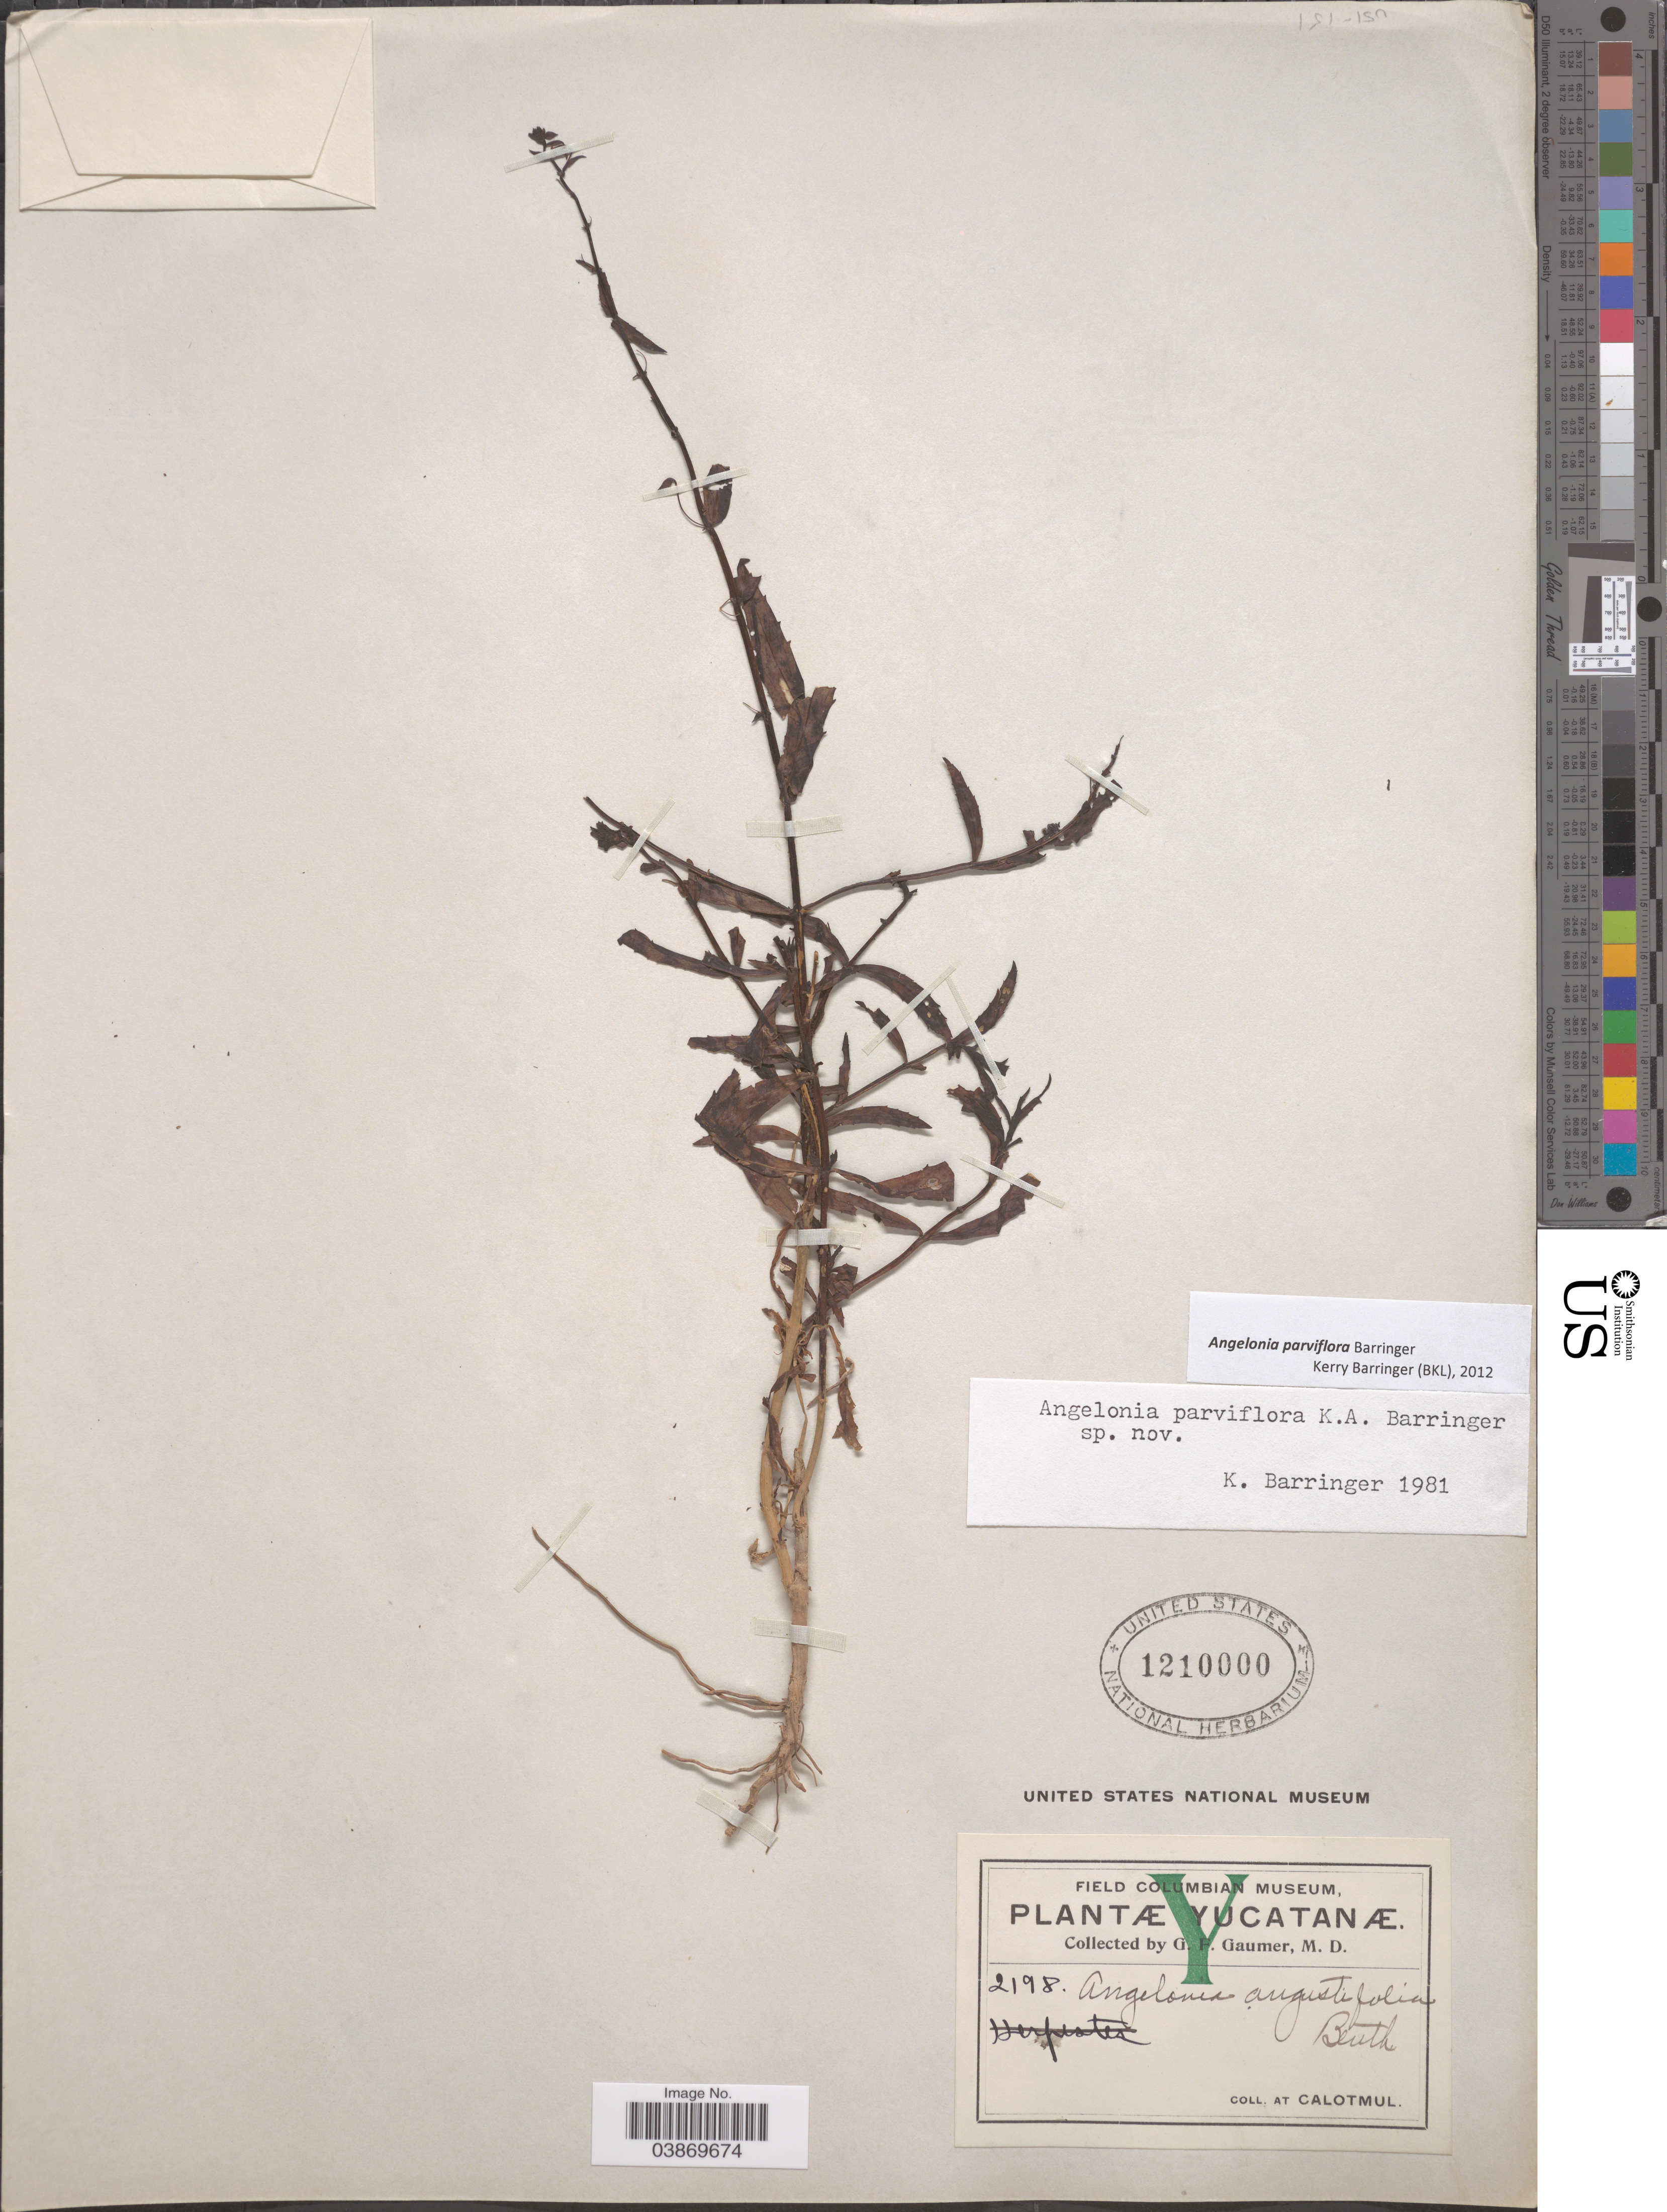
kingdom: Plantae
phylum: Tracheophyta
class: Magnoliopsida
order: Lamiales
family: Plantaginaceae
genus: Angelonia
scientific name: Angelonia parviflora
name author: Barringer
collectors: G. F. Gaumer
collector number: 2198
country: Mexico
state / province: Yucatán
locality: At Calotmul.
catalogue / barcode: US 1210000